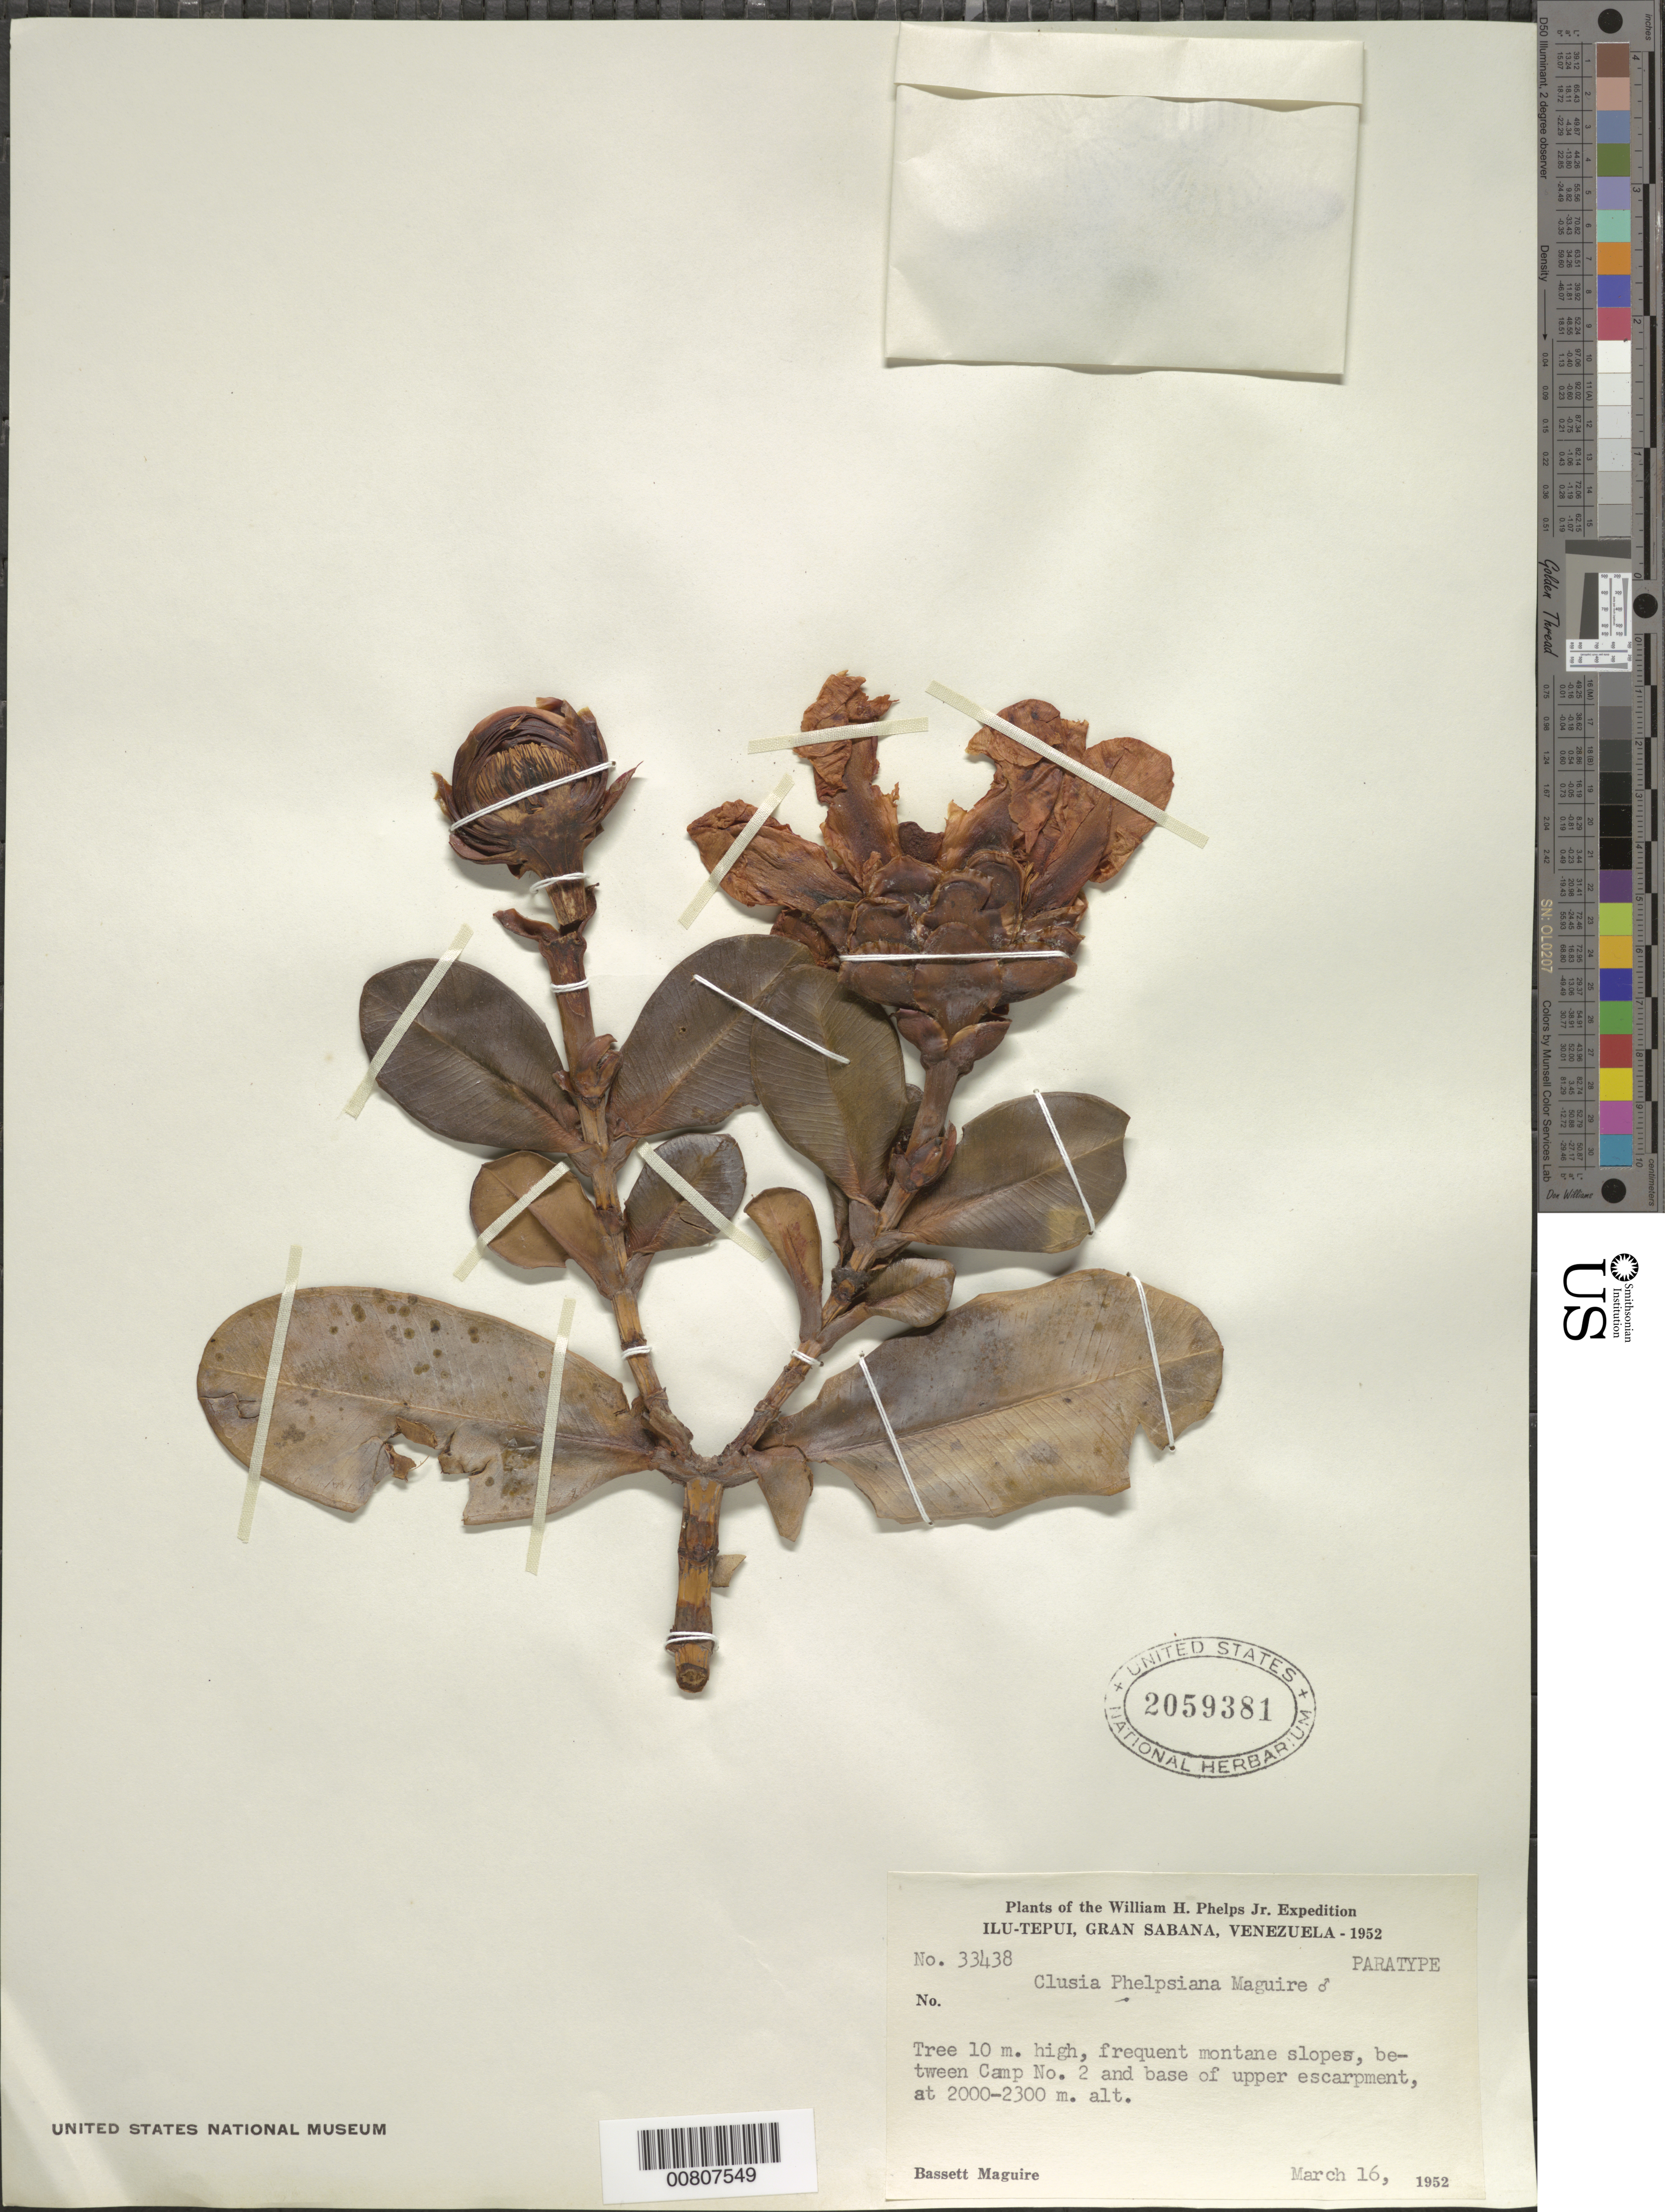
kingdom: Plantae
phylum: Tracheophyta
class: Magnoliopsida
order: Malpighiales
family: Clusiaceae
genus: Clusia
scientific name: Clusia phelpsiana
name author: Maguire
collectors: B. Maguire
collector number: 33438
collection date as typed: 16-Mar-52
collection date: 1952-03-16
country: Venezuela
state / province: Bolívar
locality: Gran Sabana, Ilu-tepuí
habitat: Montane slopes, between Camp No. 2 and base of upper escarpment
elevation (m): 2000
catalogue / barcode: US 2059381